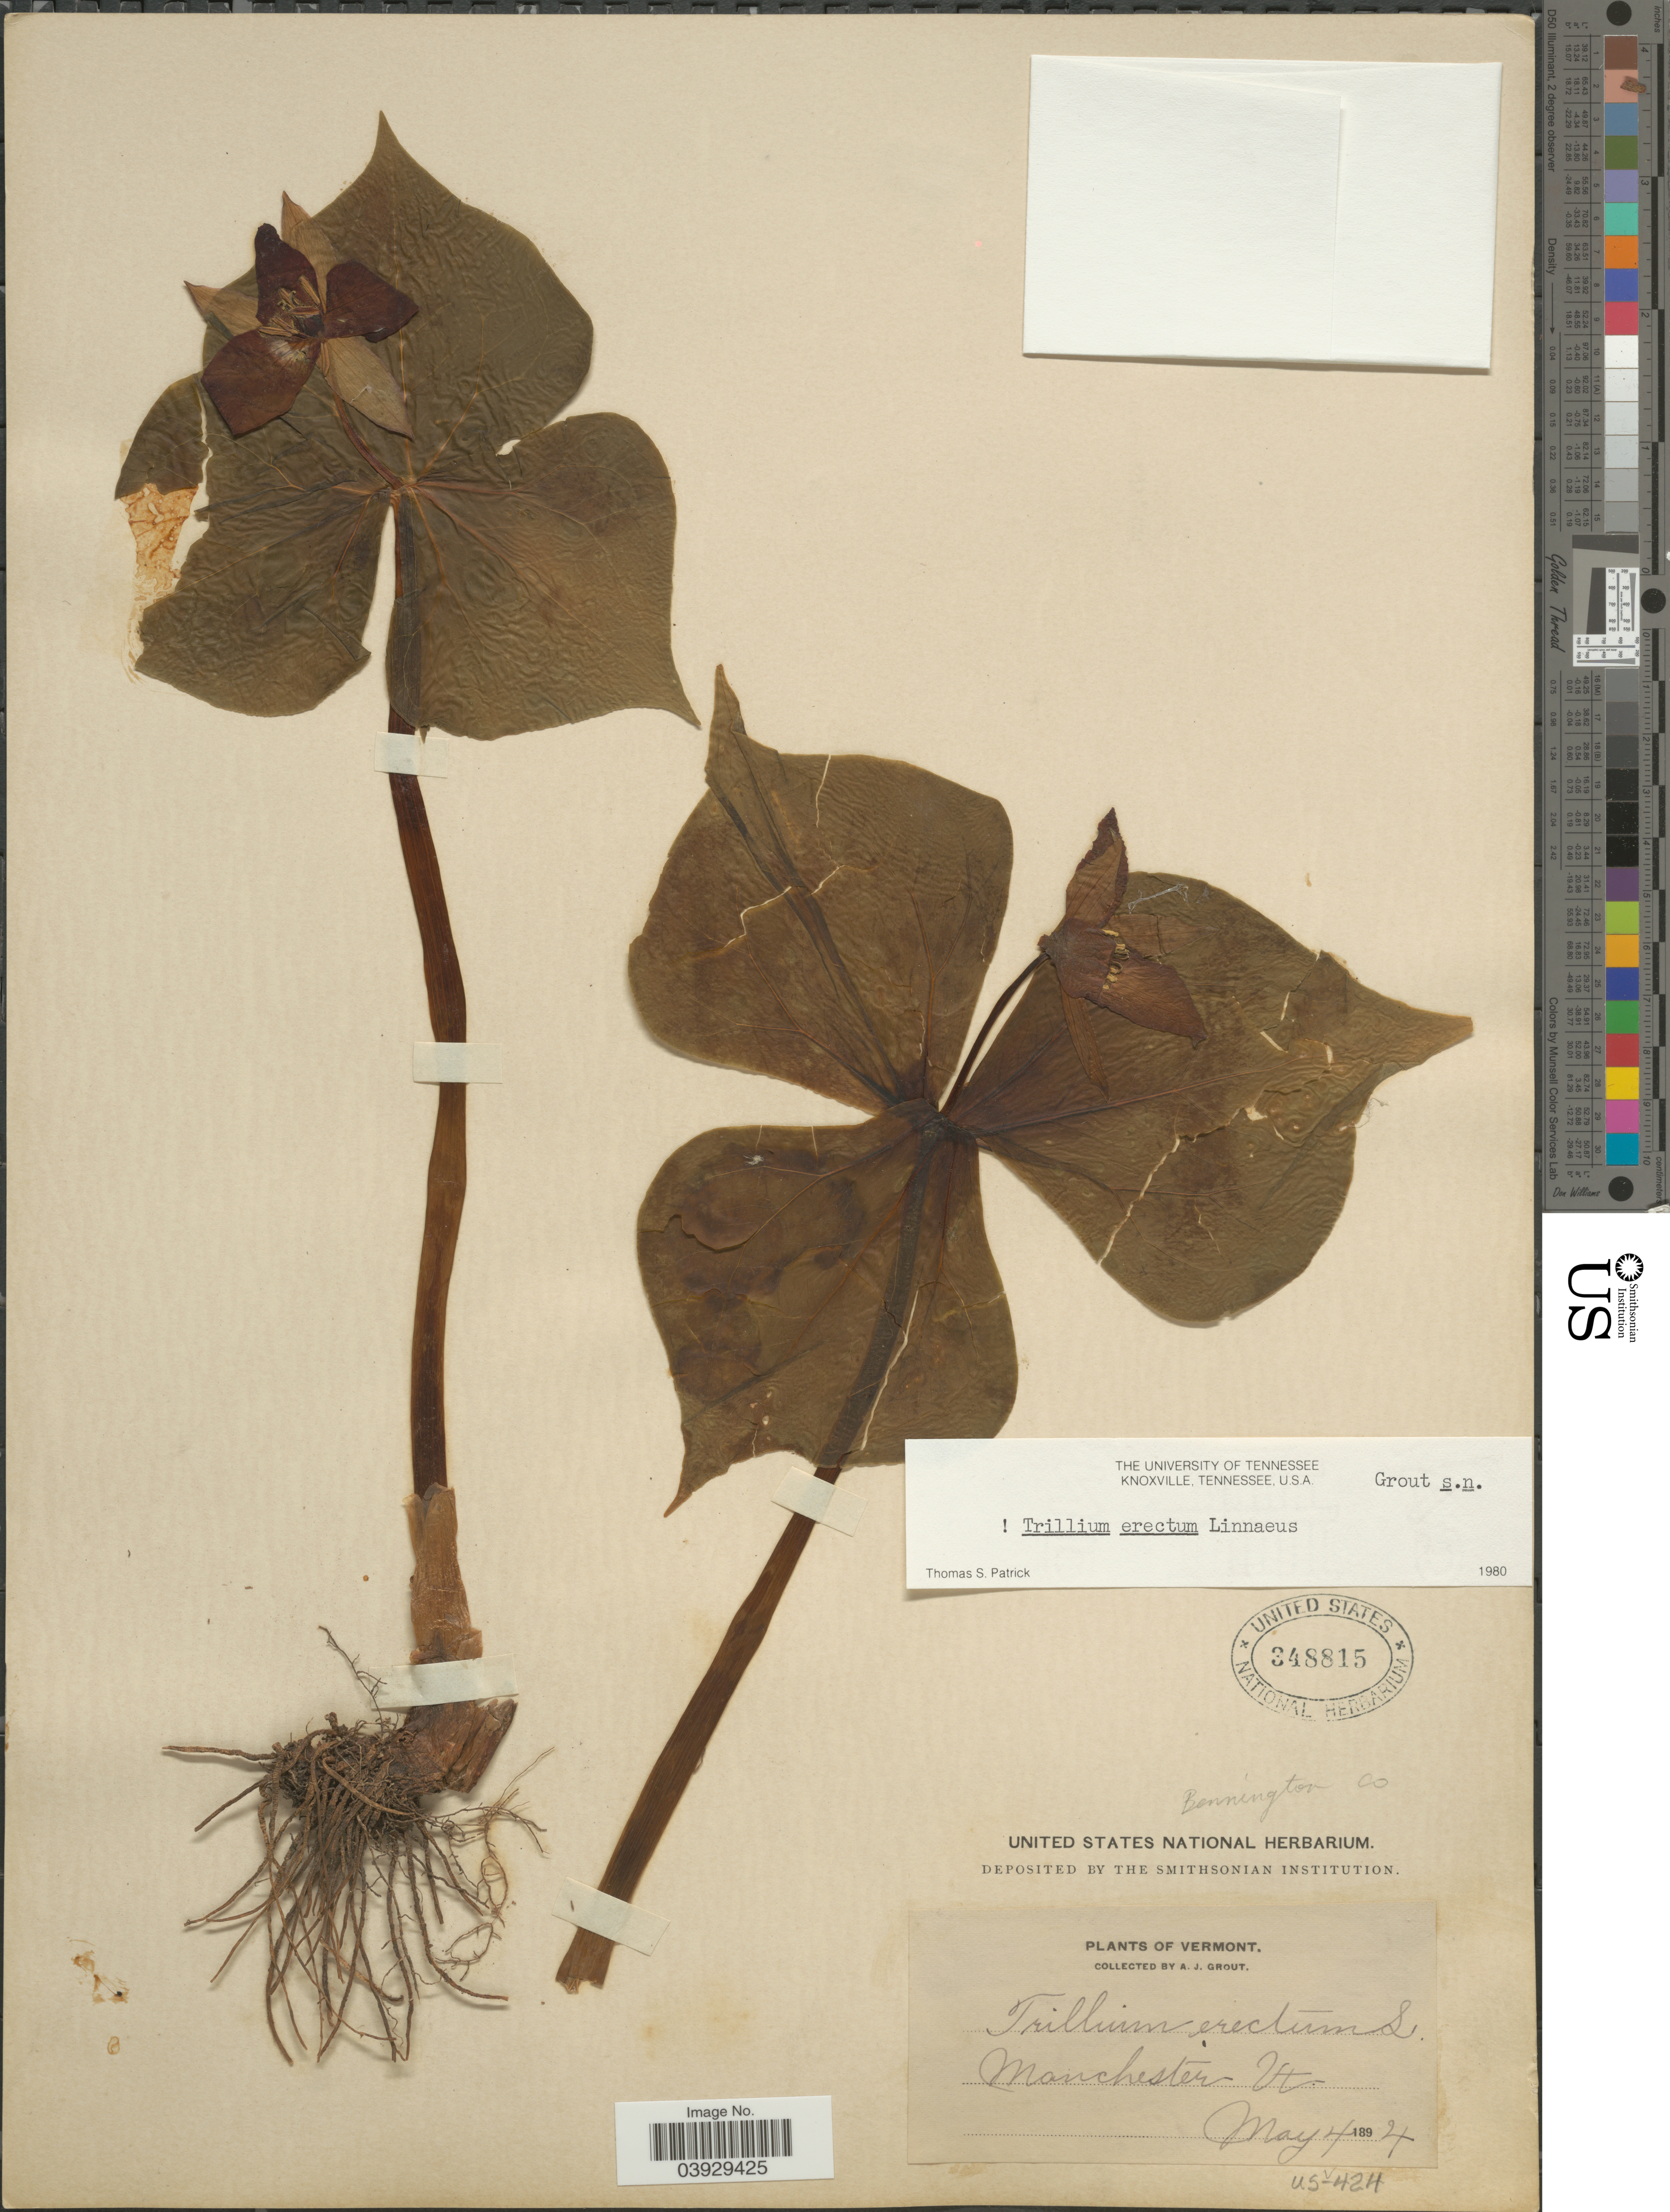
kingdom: Plantae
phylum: Tracheophyta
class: Liliopsida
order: Liliales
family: Melanthiaceae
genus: Trillium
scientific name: Trillium erectum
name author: L.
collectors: A. J. Grout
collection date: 1894-05-04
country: United States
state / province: Vermont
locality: Bennington Co. Manchester.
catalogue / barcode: US 348815